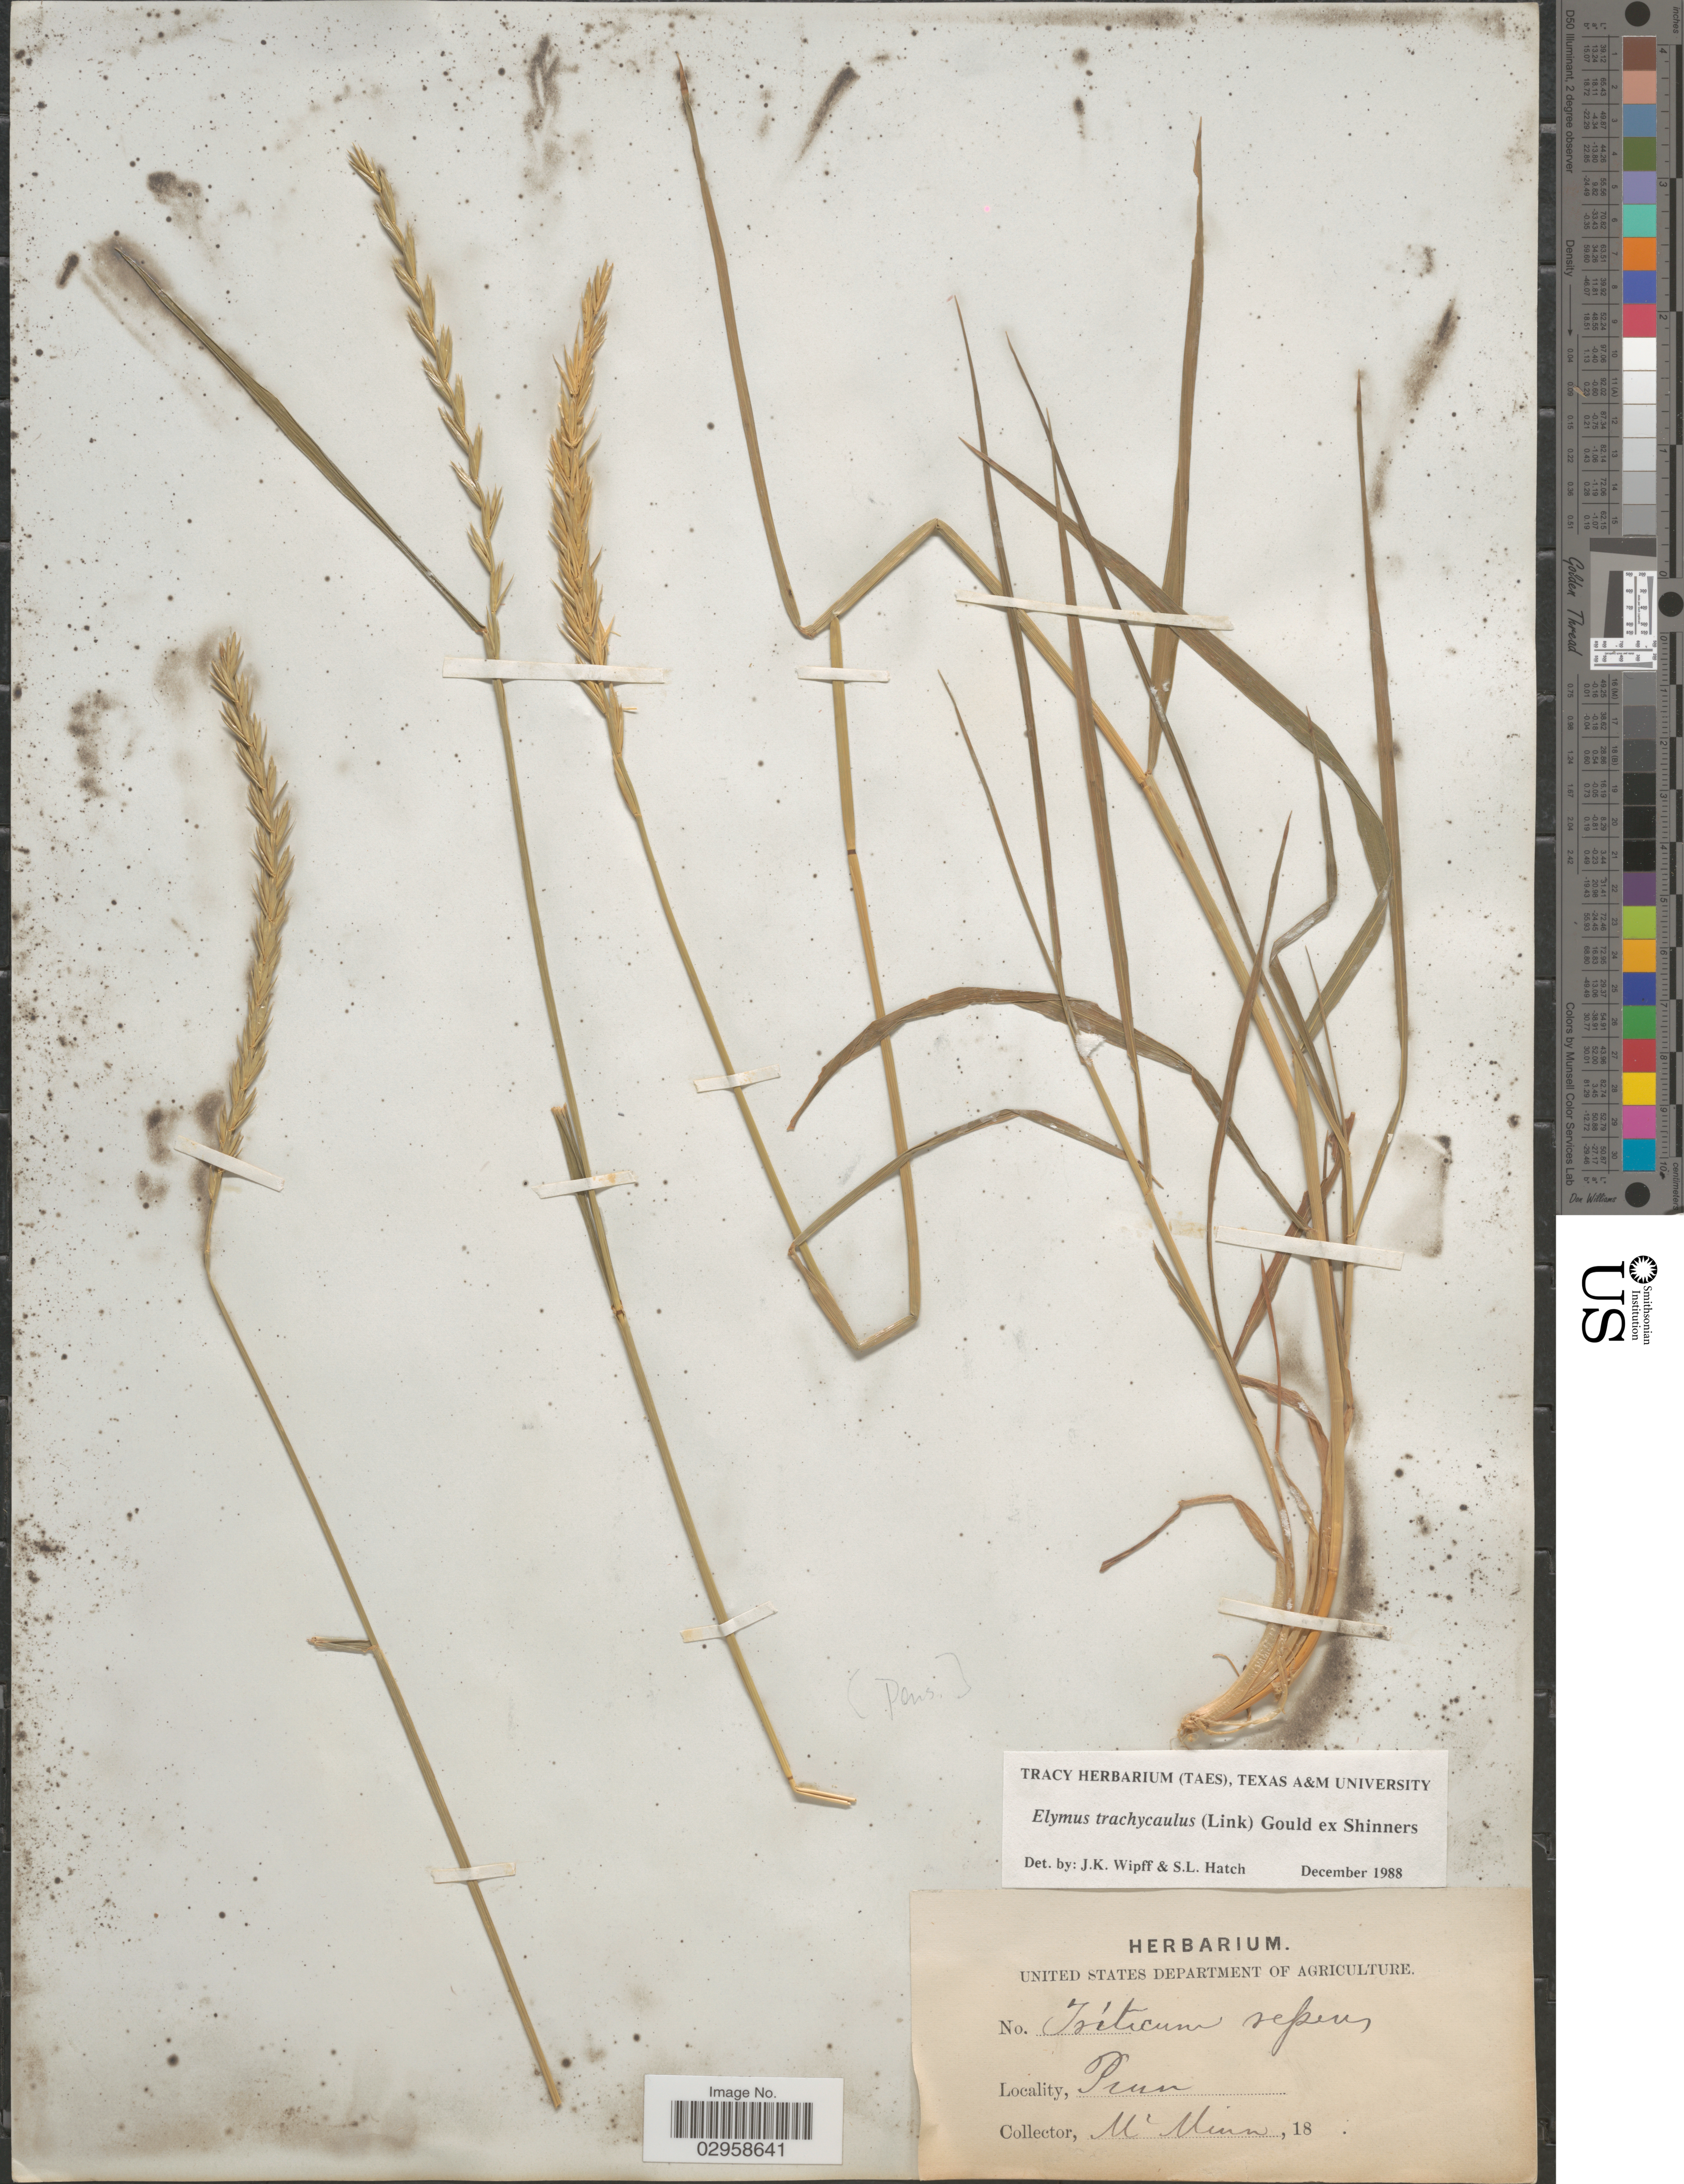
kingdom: Plantae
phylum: Tracheophyta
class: Liliopsida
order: Poales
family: Poaceae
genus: Elymus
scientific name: Elymus trachycaulus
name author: (Link) Gould ex Shinners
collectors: McMinn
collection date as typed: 18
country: United States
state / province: Pennsylvania